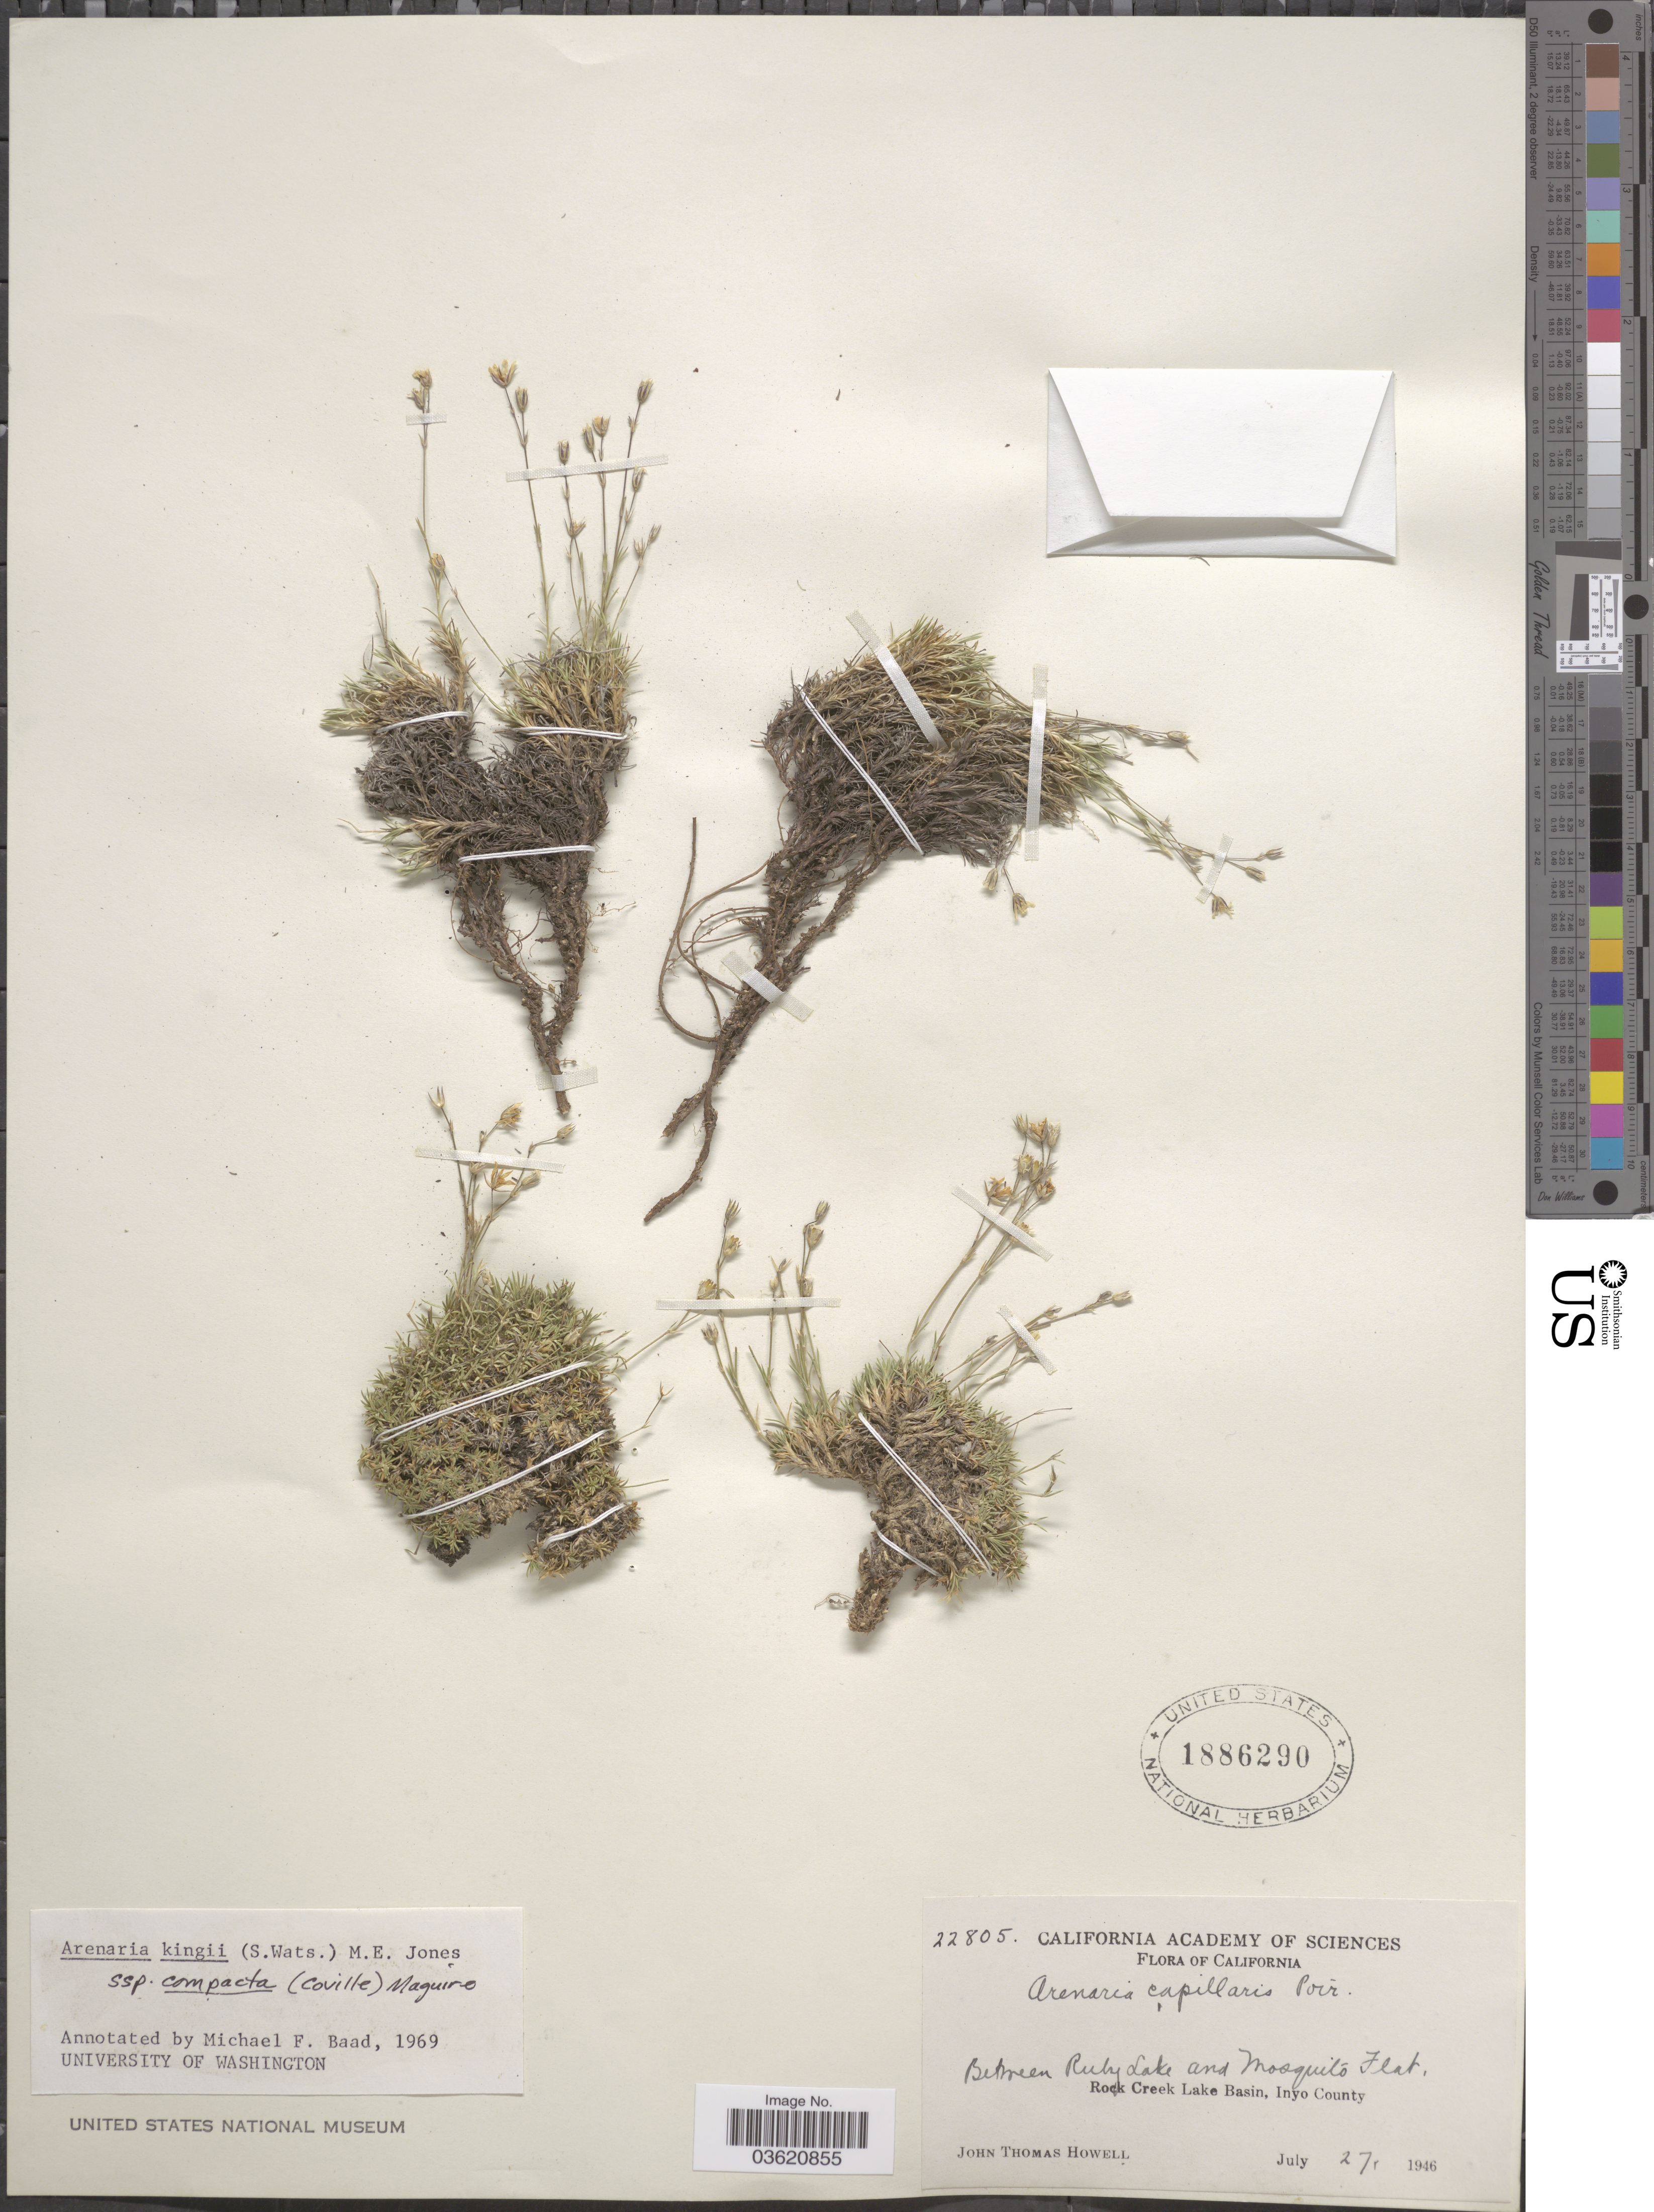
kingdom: Plantae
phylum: Tracheophyta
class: Magnoliopsida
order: Caryophyllales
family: Caryophyllaceae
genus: Eremogone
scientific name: Eremogone kingii var. compacta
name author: (Coville) N.H. Holmgren & P.K. Holmgren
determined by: U.S. National Herbarium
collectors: J. T. Howell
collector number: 22805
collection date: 1946-07-27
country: United States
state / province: California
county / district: Inyo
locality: Between Ruby Lake and Mosquito Flat, Rock Creek Lake Basin, Inyo County.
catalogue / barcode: US 1886290